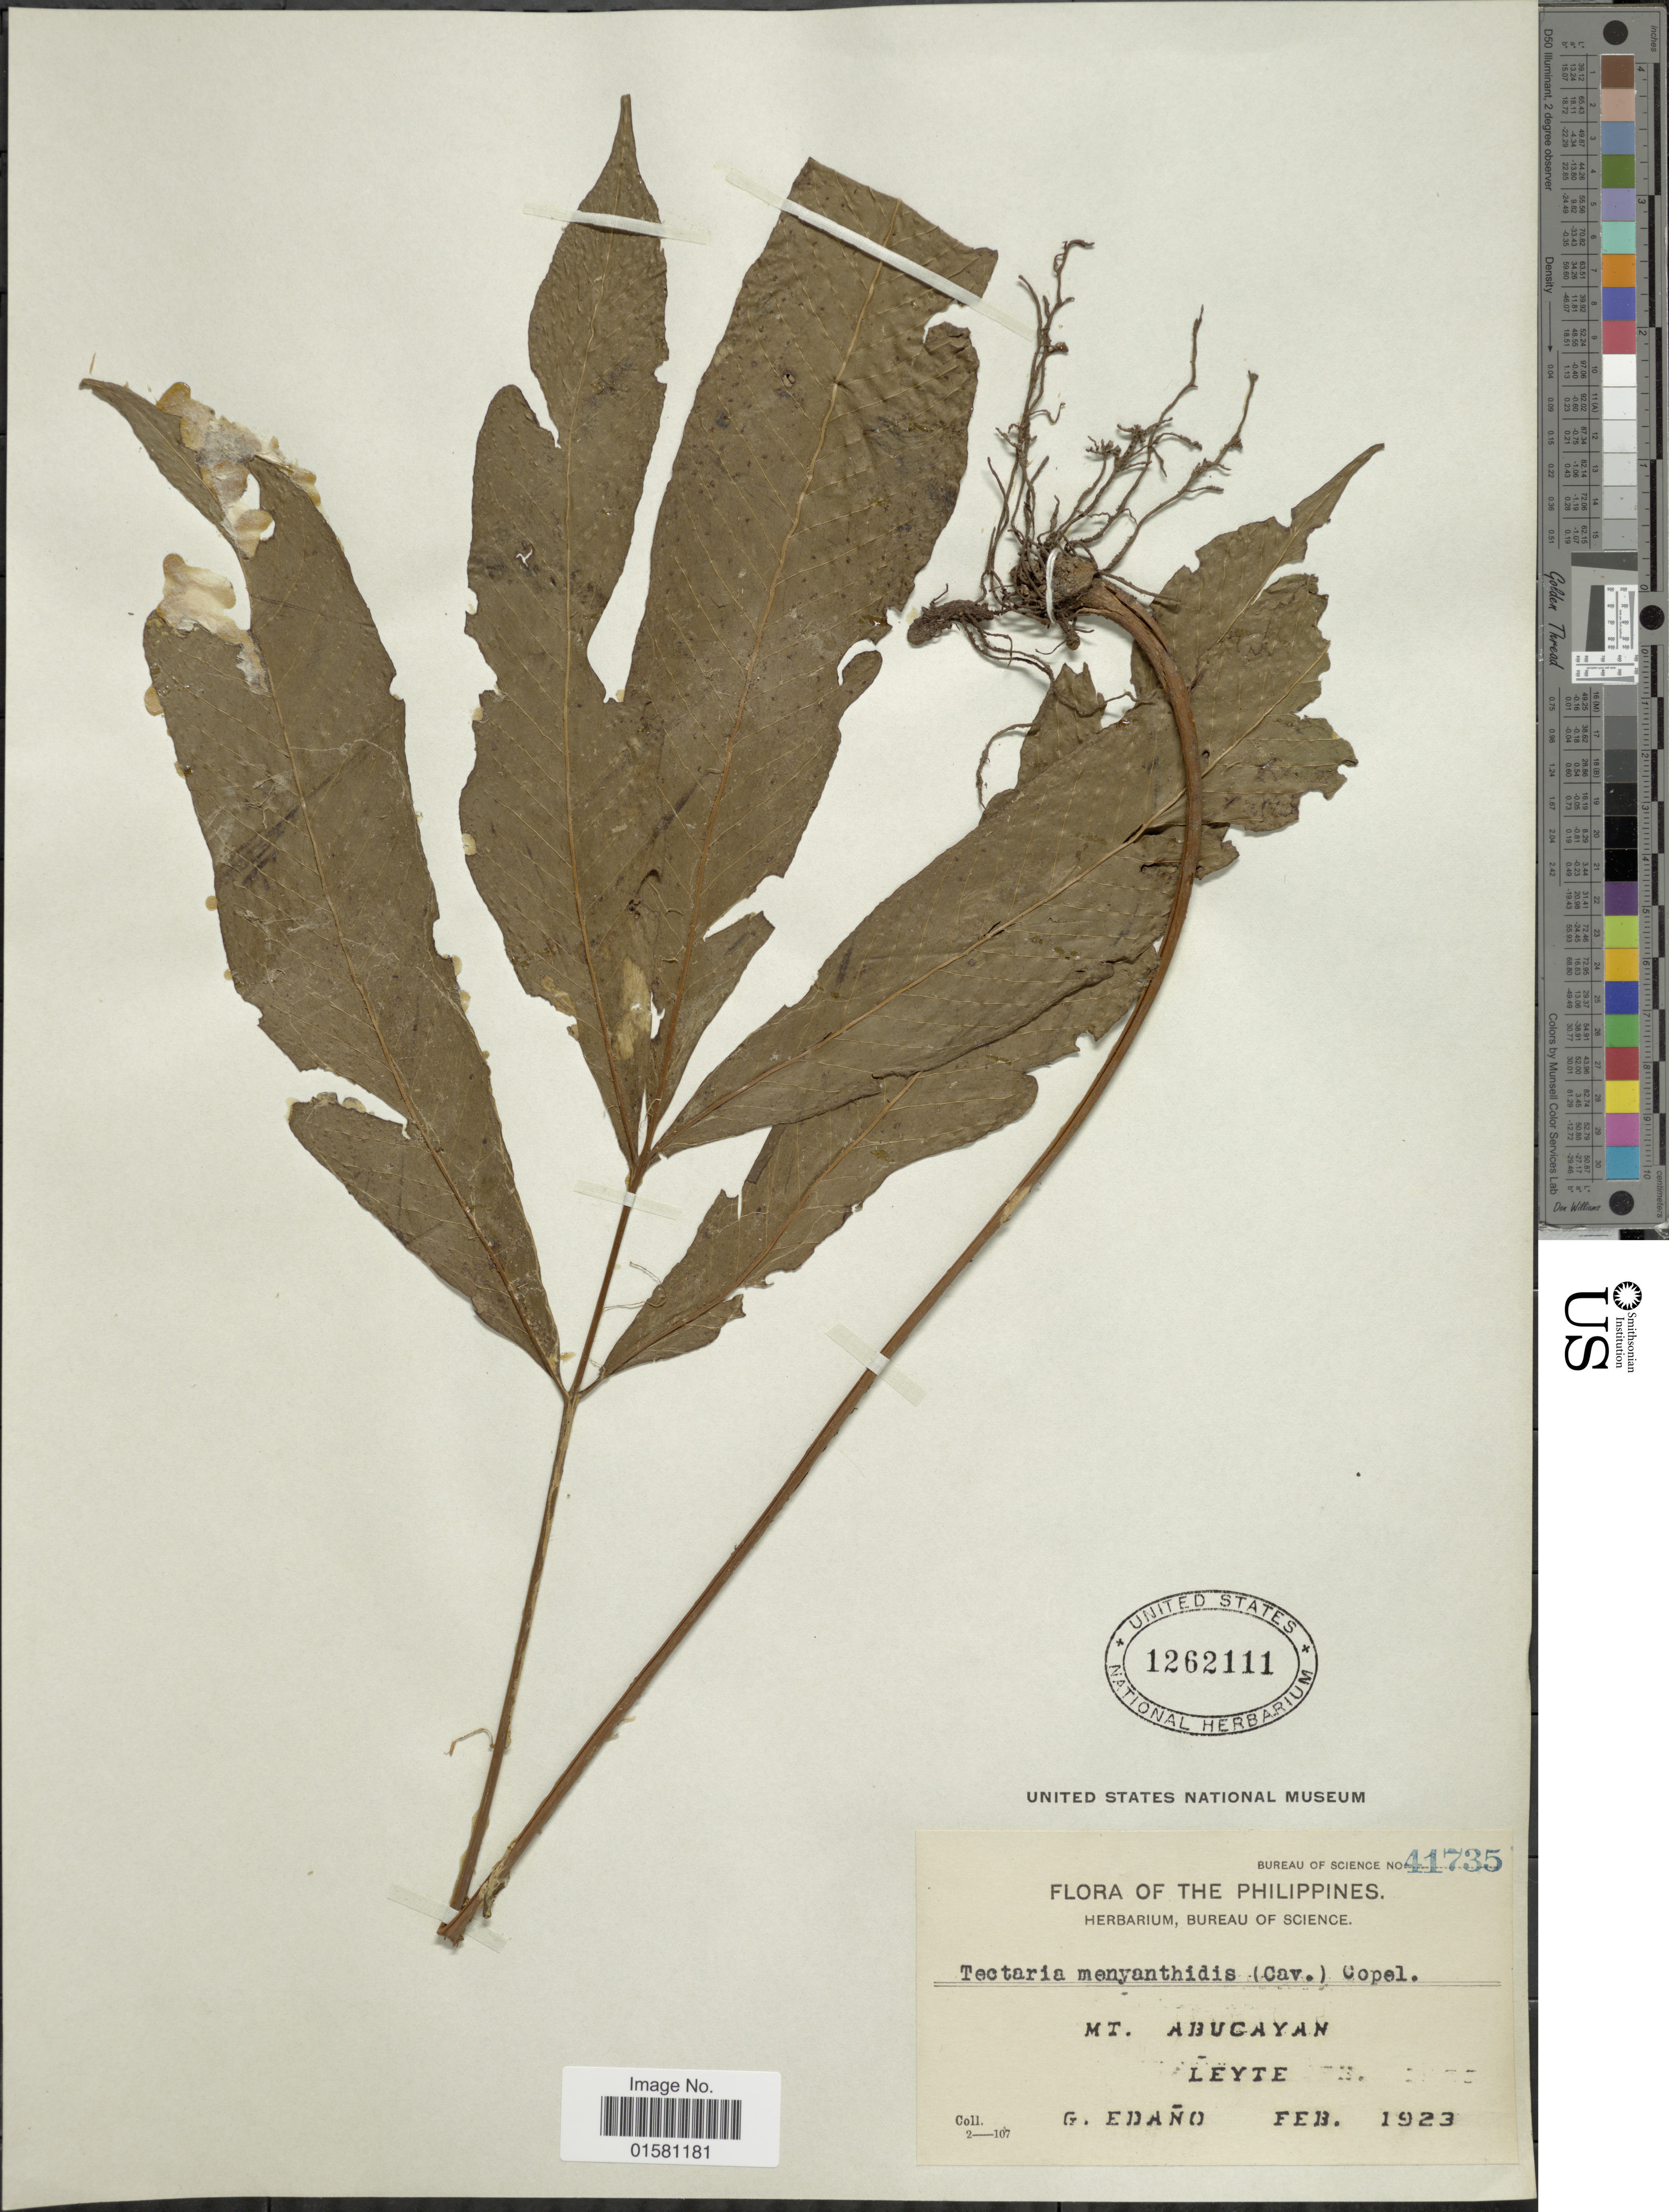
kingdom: Plantae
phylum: Tracheophyta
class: Polypodiopsida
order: Polypodiales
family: Tectariaceae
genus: Tectaria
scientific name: Tectaria menyanthidis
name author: (C. Presl) Copel.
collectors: G. Edaño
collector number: Bureau of Science 41735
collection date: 1923-02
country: Philippines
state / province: Eastern Visayas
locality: Mt. Abucayan, Leyte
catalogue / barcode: US 1262111